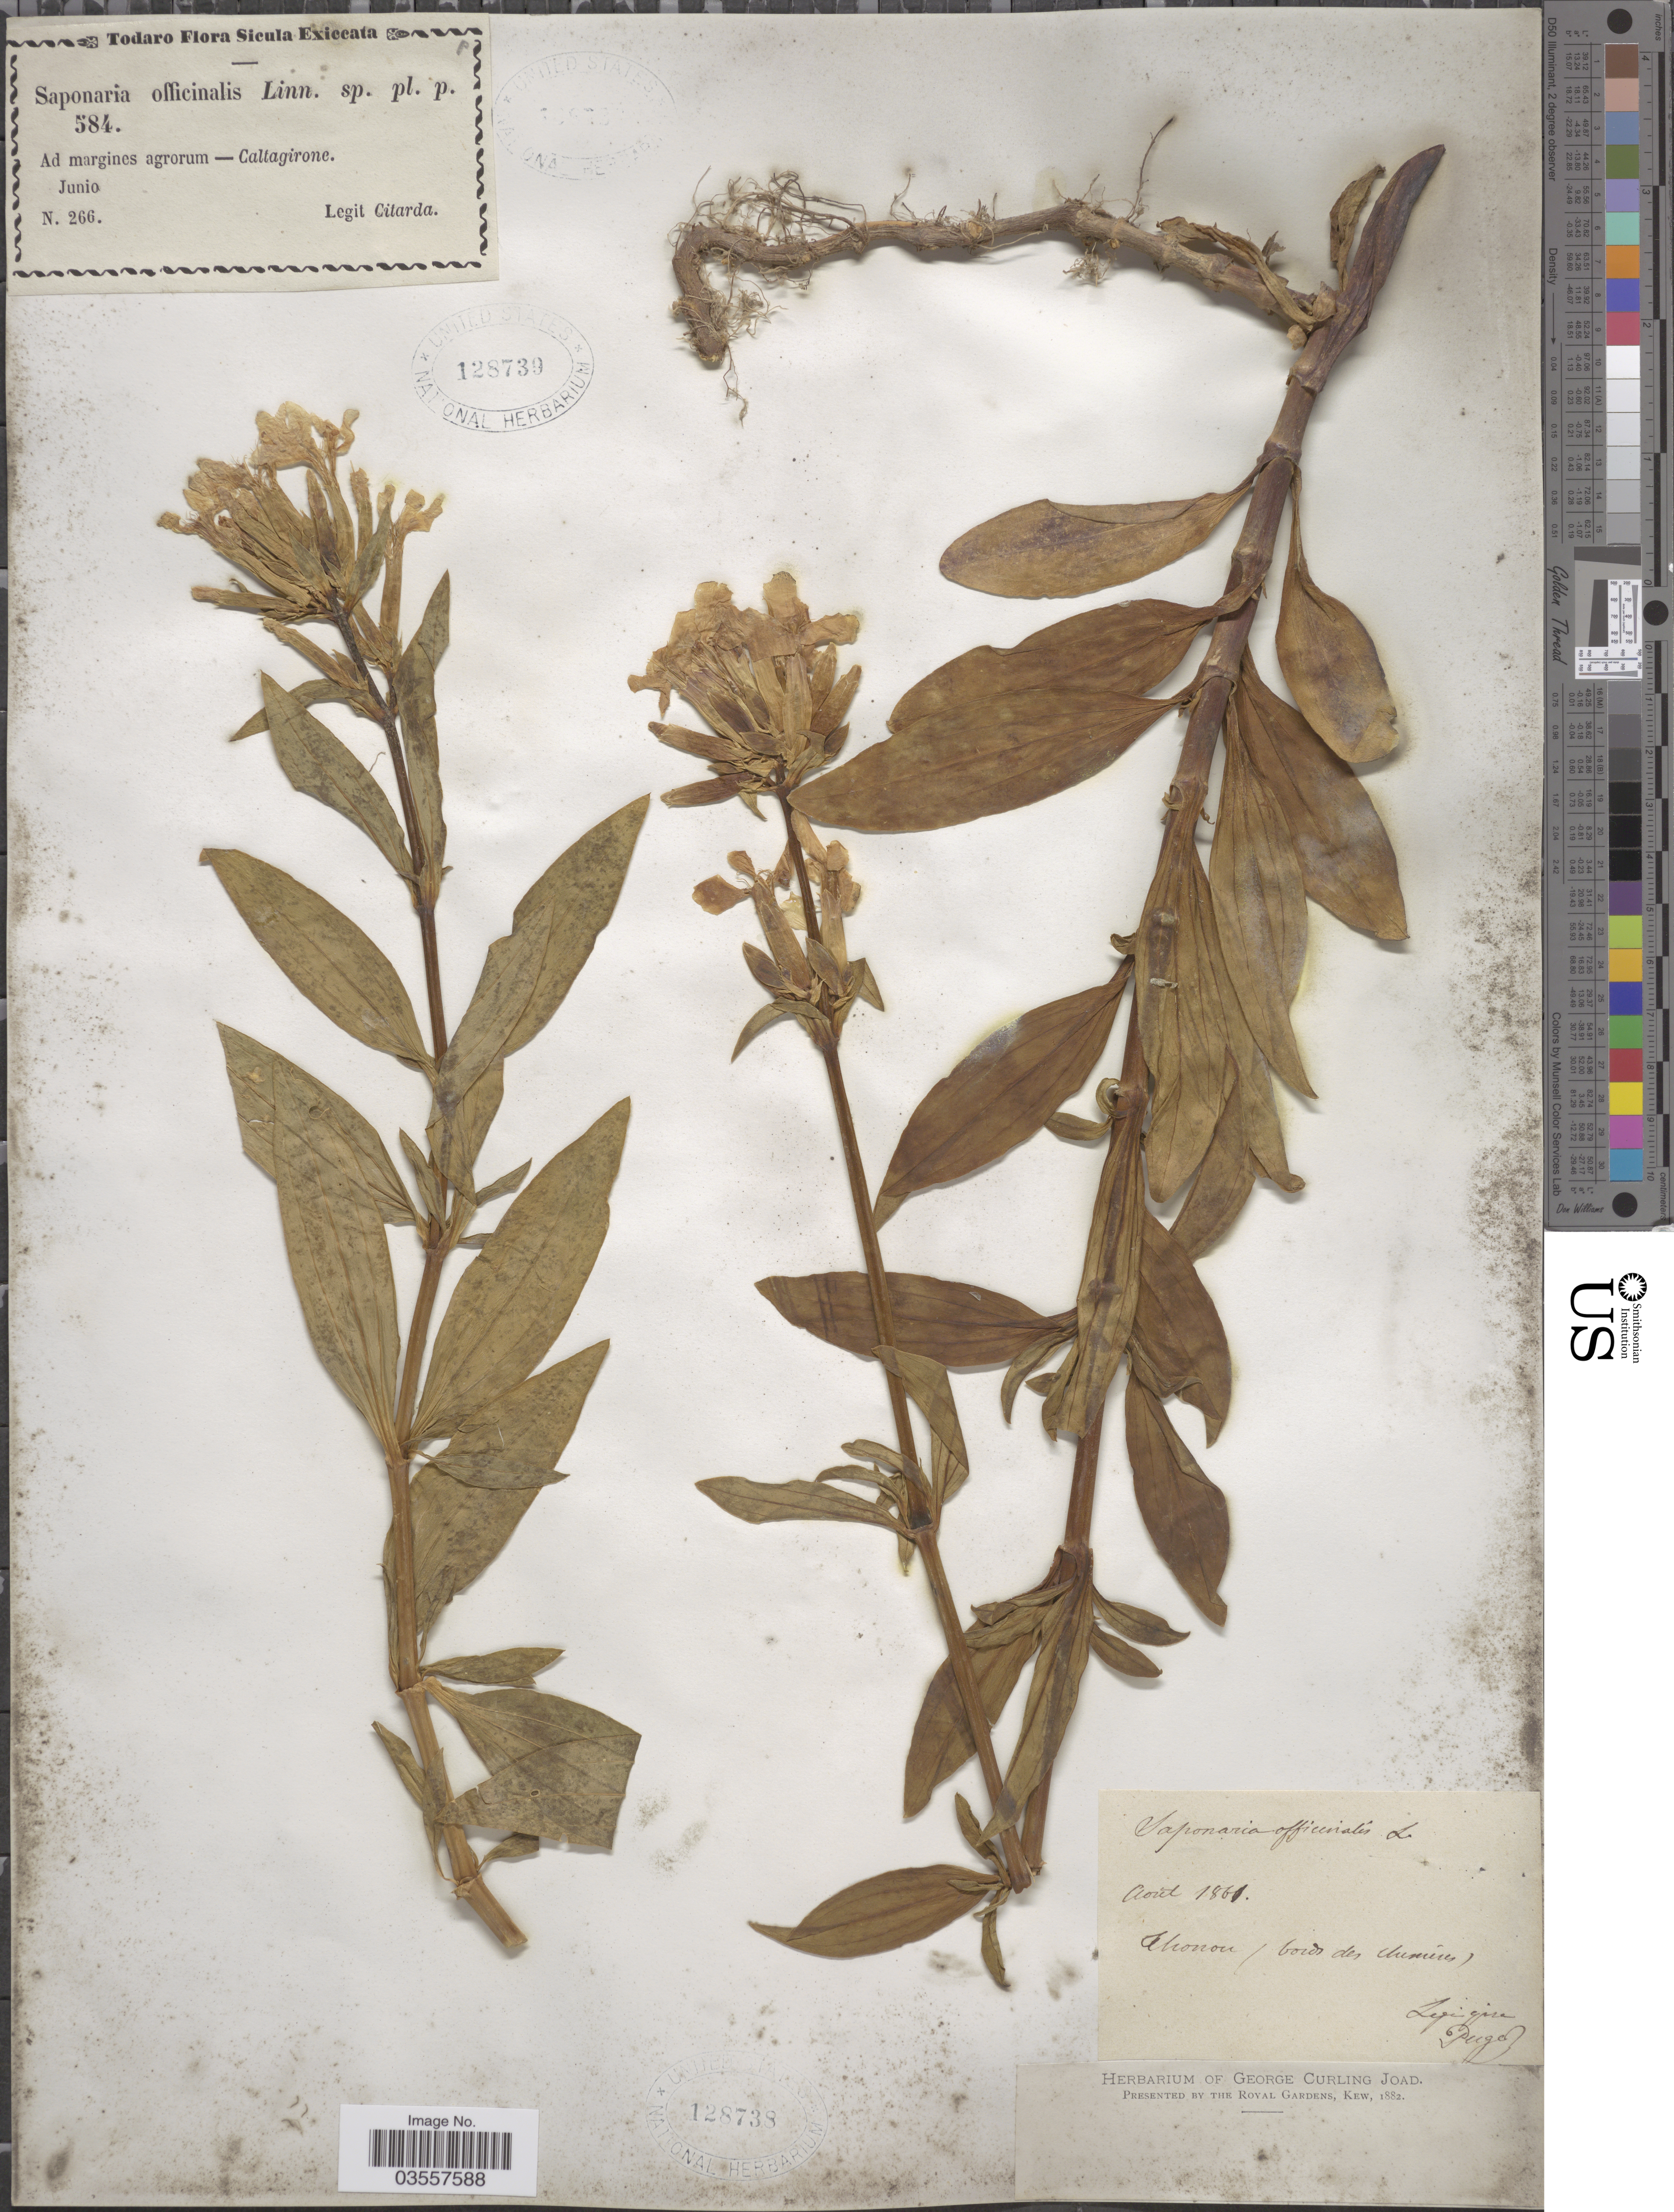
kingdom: Plantae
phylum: Tracheophyta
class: Magnoliopsida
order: Caryophyllales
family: Caryophyllaceae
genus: Saponaria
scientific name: Saponaria officinalis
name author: L.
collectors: Citarda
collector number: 266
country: Italy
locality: Ad margines agrorum - Caltagirone.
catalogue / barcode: US 128739